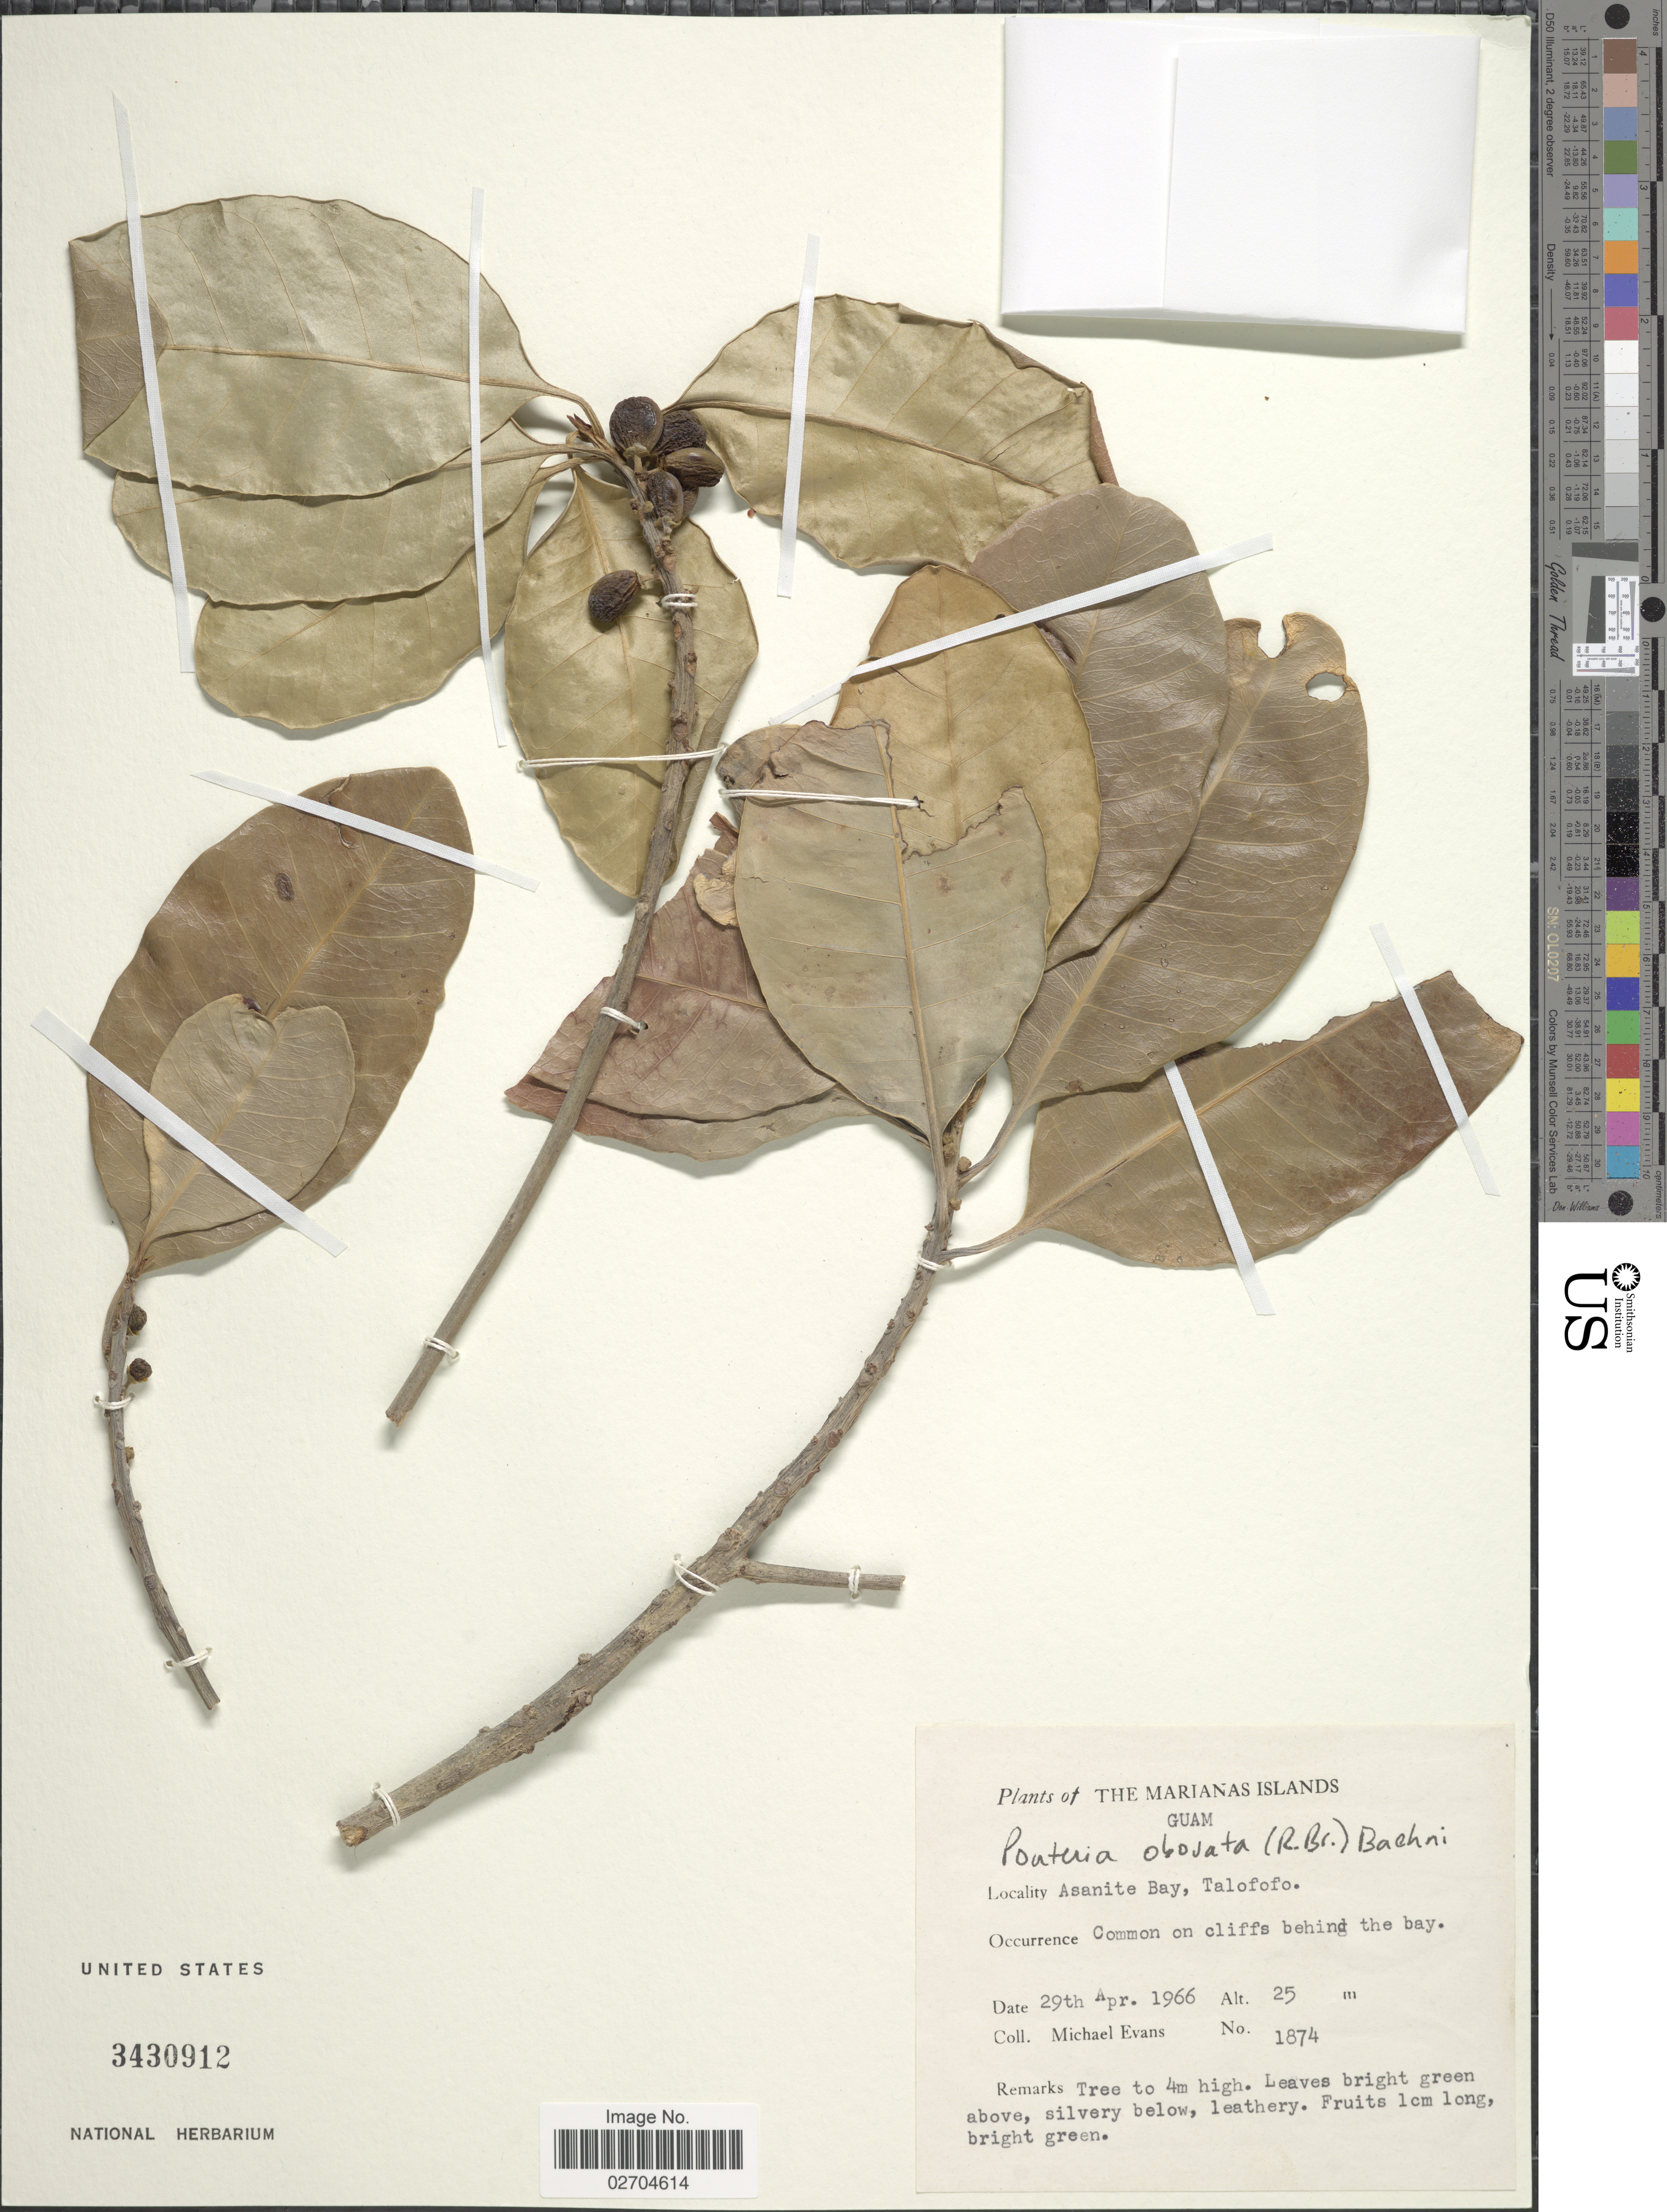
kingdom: Plantae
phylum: Tracheophyta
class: Magnoliopsida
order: Ericales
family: Sapotaceae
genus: Planchonella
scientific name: Planchonella obovata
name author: (R. Br.) Pierre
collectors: M. Evans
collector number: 1874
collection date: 1966-04-29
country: Guam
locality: The Marianas Islands. Asanite Bay, Talofofo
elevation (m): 25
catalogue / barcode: US 3430912